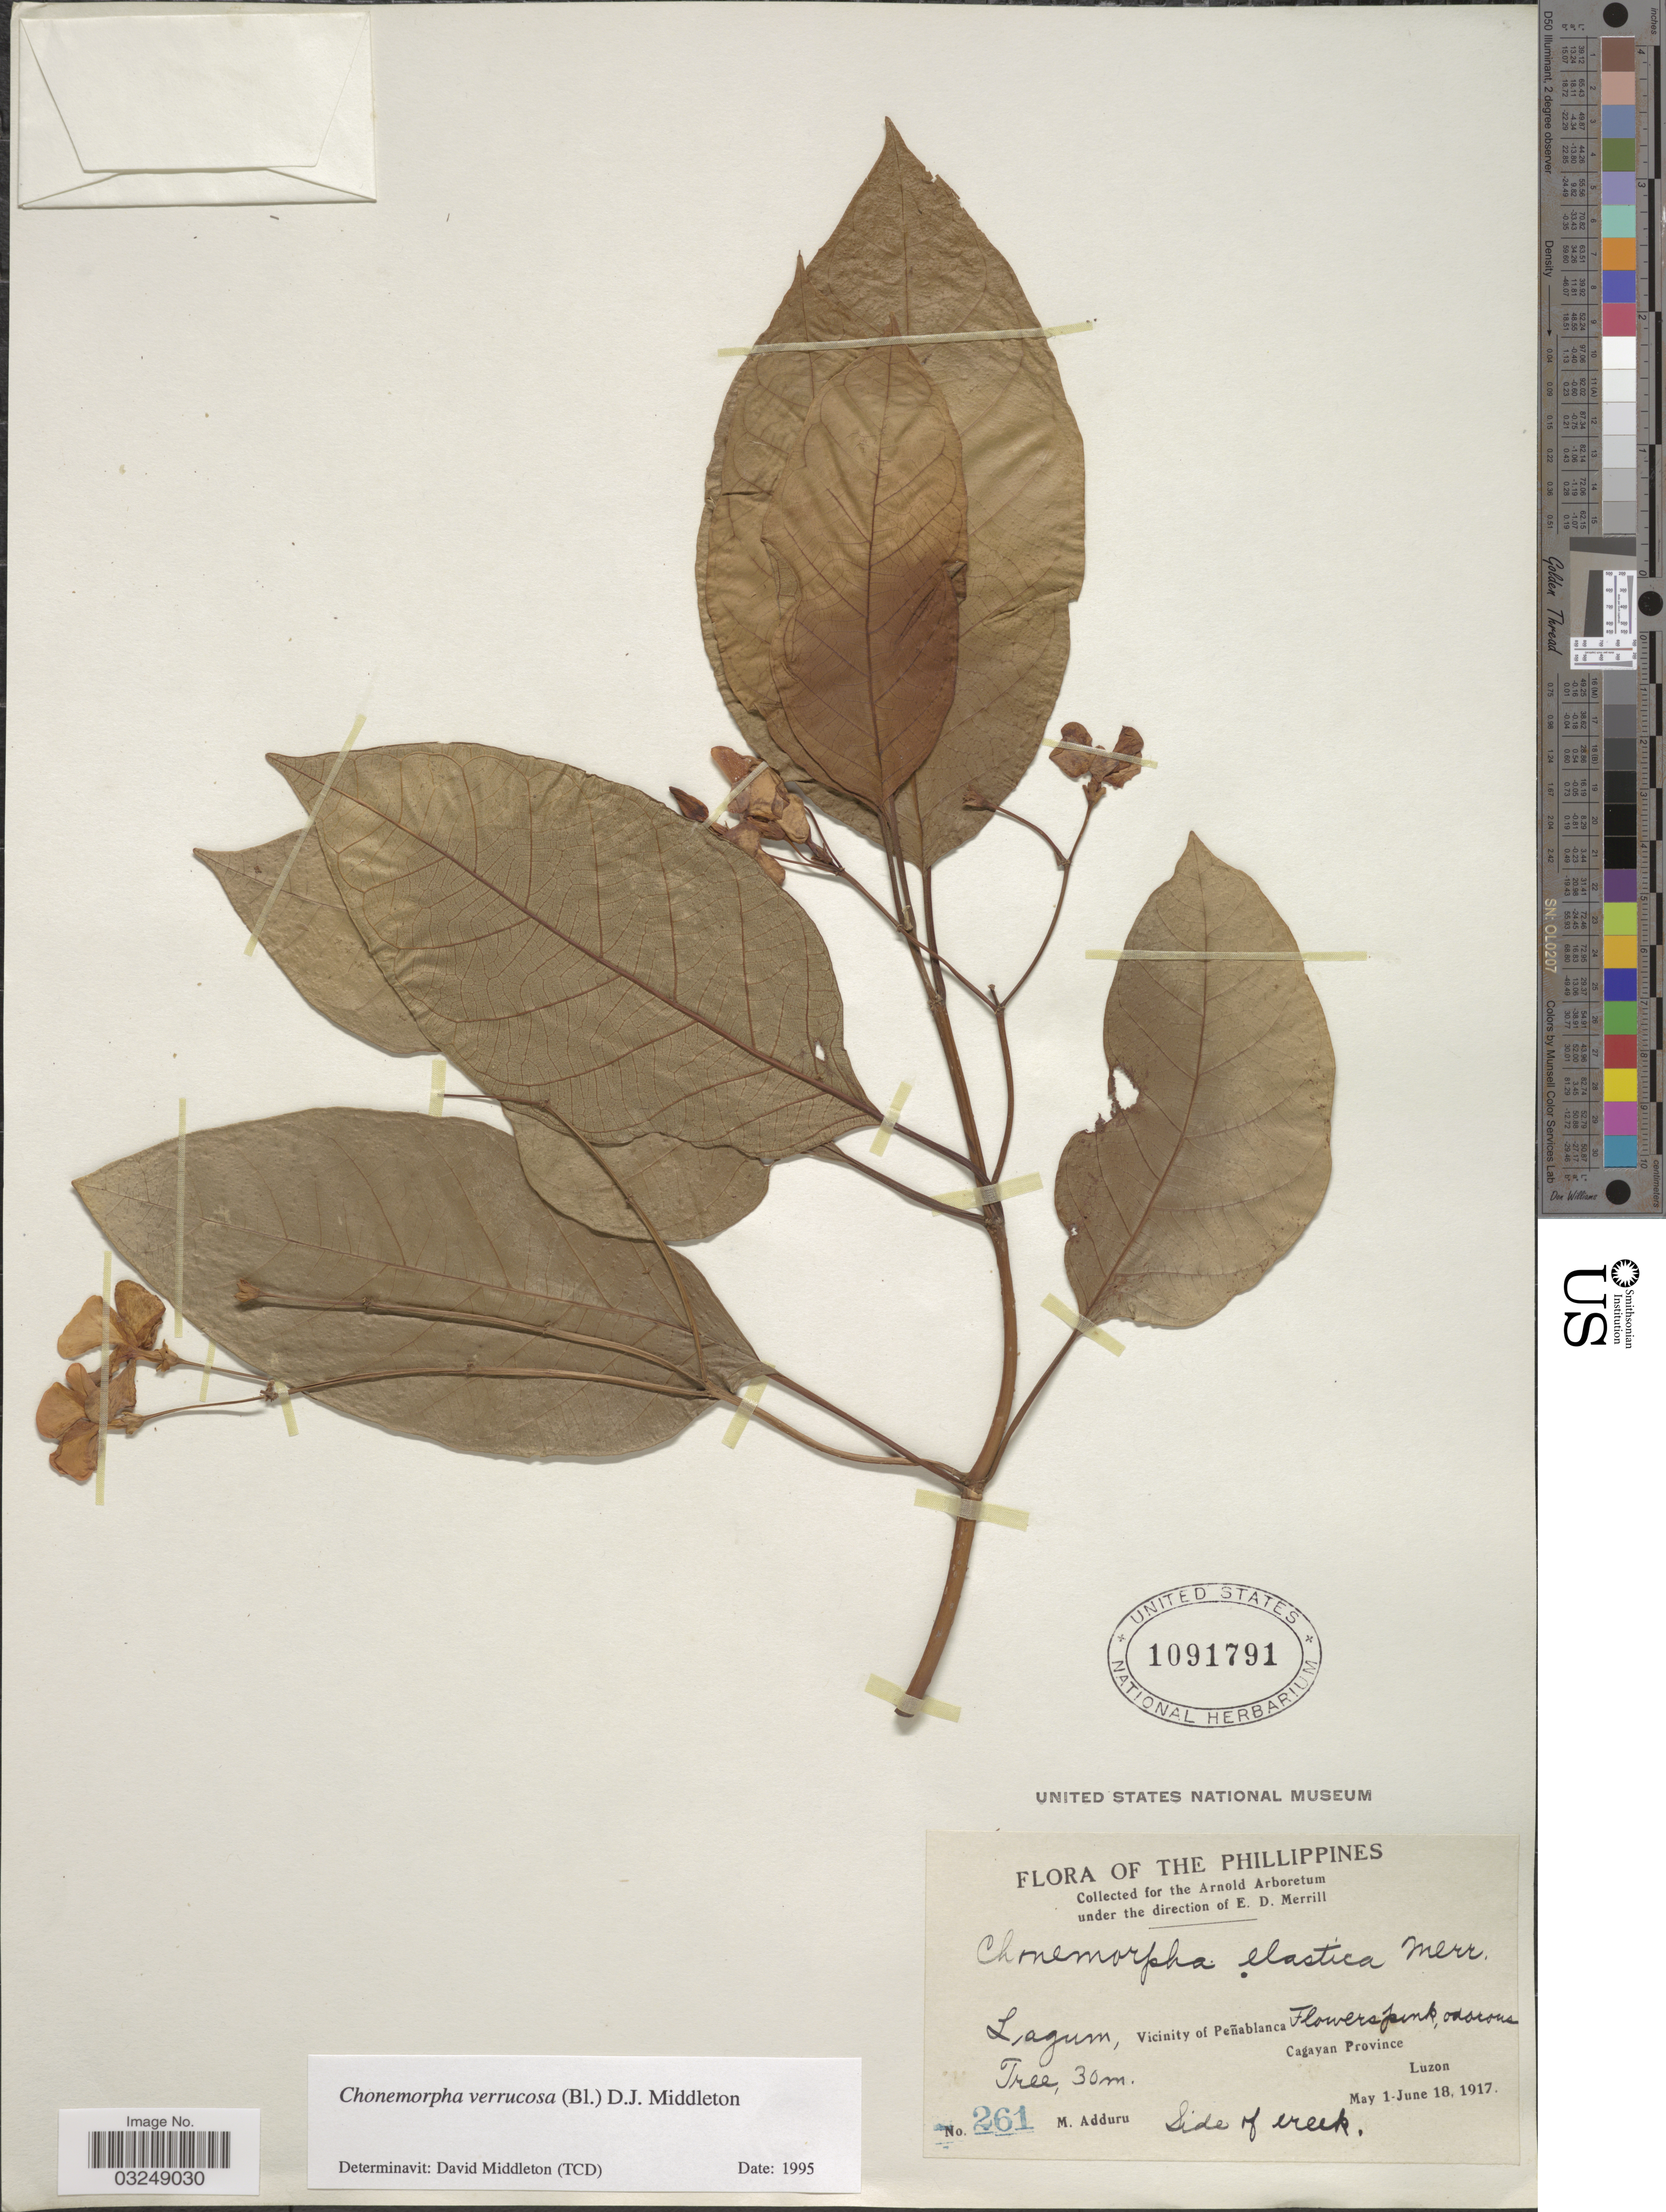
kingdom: Plantae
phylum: Tracheophyta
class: Magnoliopsida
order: Gentianales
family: Apocynaceae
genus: Chonemorpha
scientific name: Chonemorpha verrucosa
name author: (Blume) D.J. Middleton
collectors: M. Adduru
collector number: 261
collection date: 1917-05-01/1917-06-18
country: Philippines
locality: Lagum, Vicinity of Peñablanca. Cagayan Province, Luzon. Side of creek.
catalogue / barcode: US 1091791